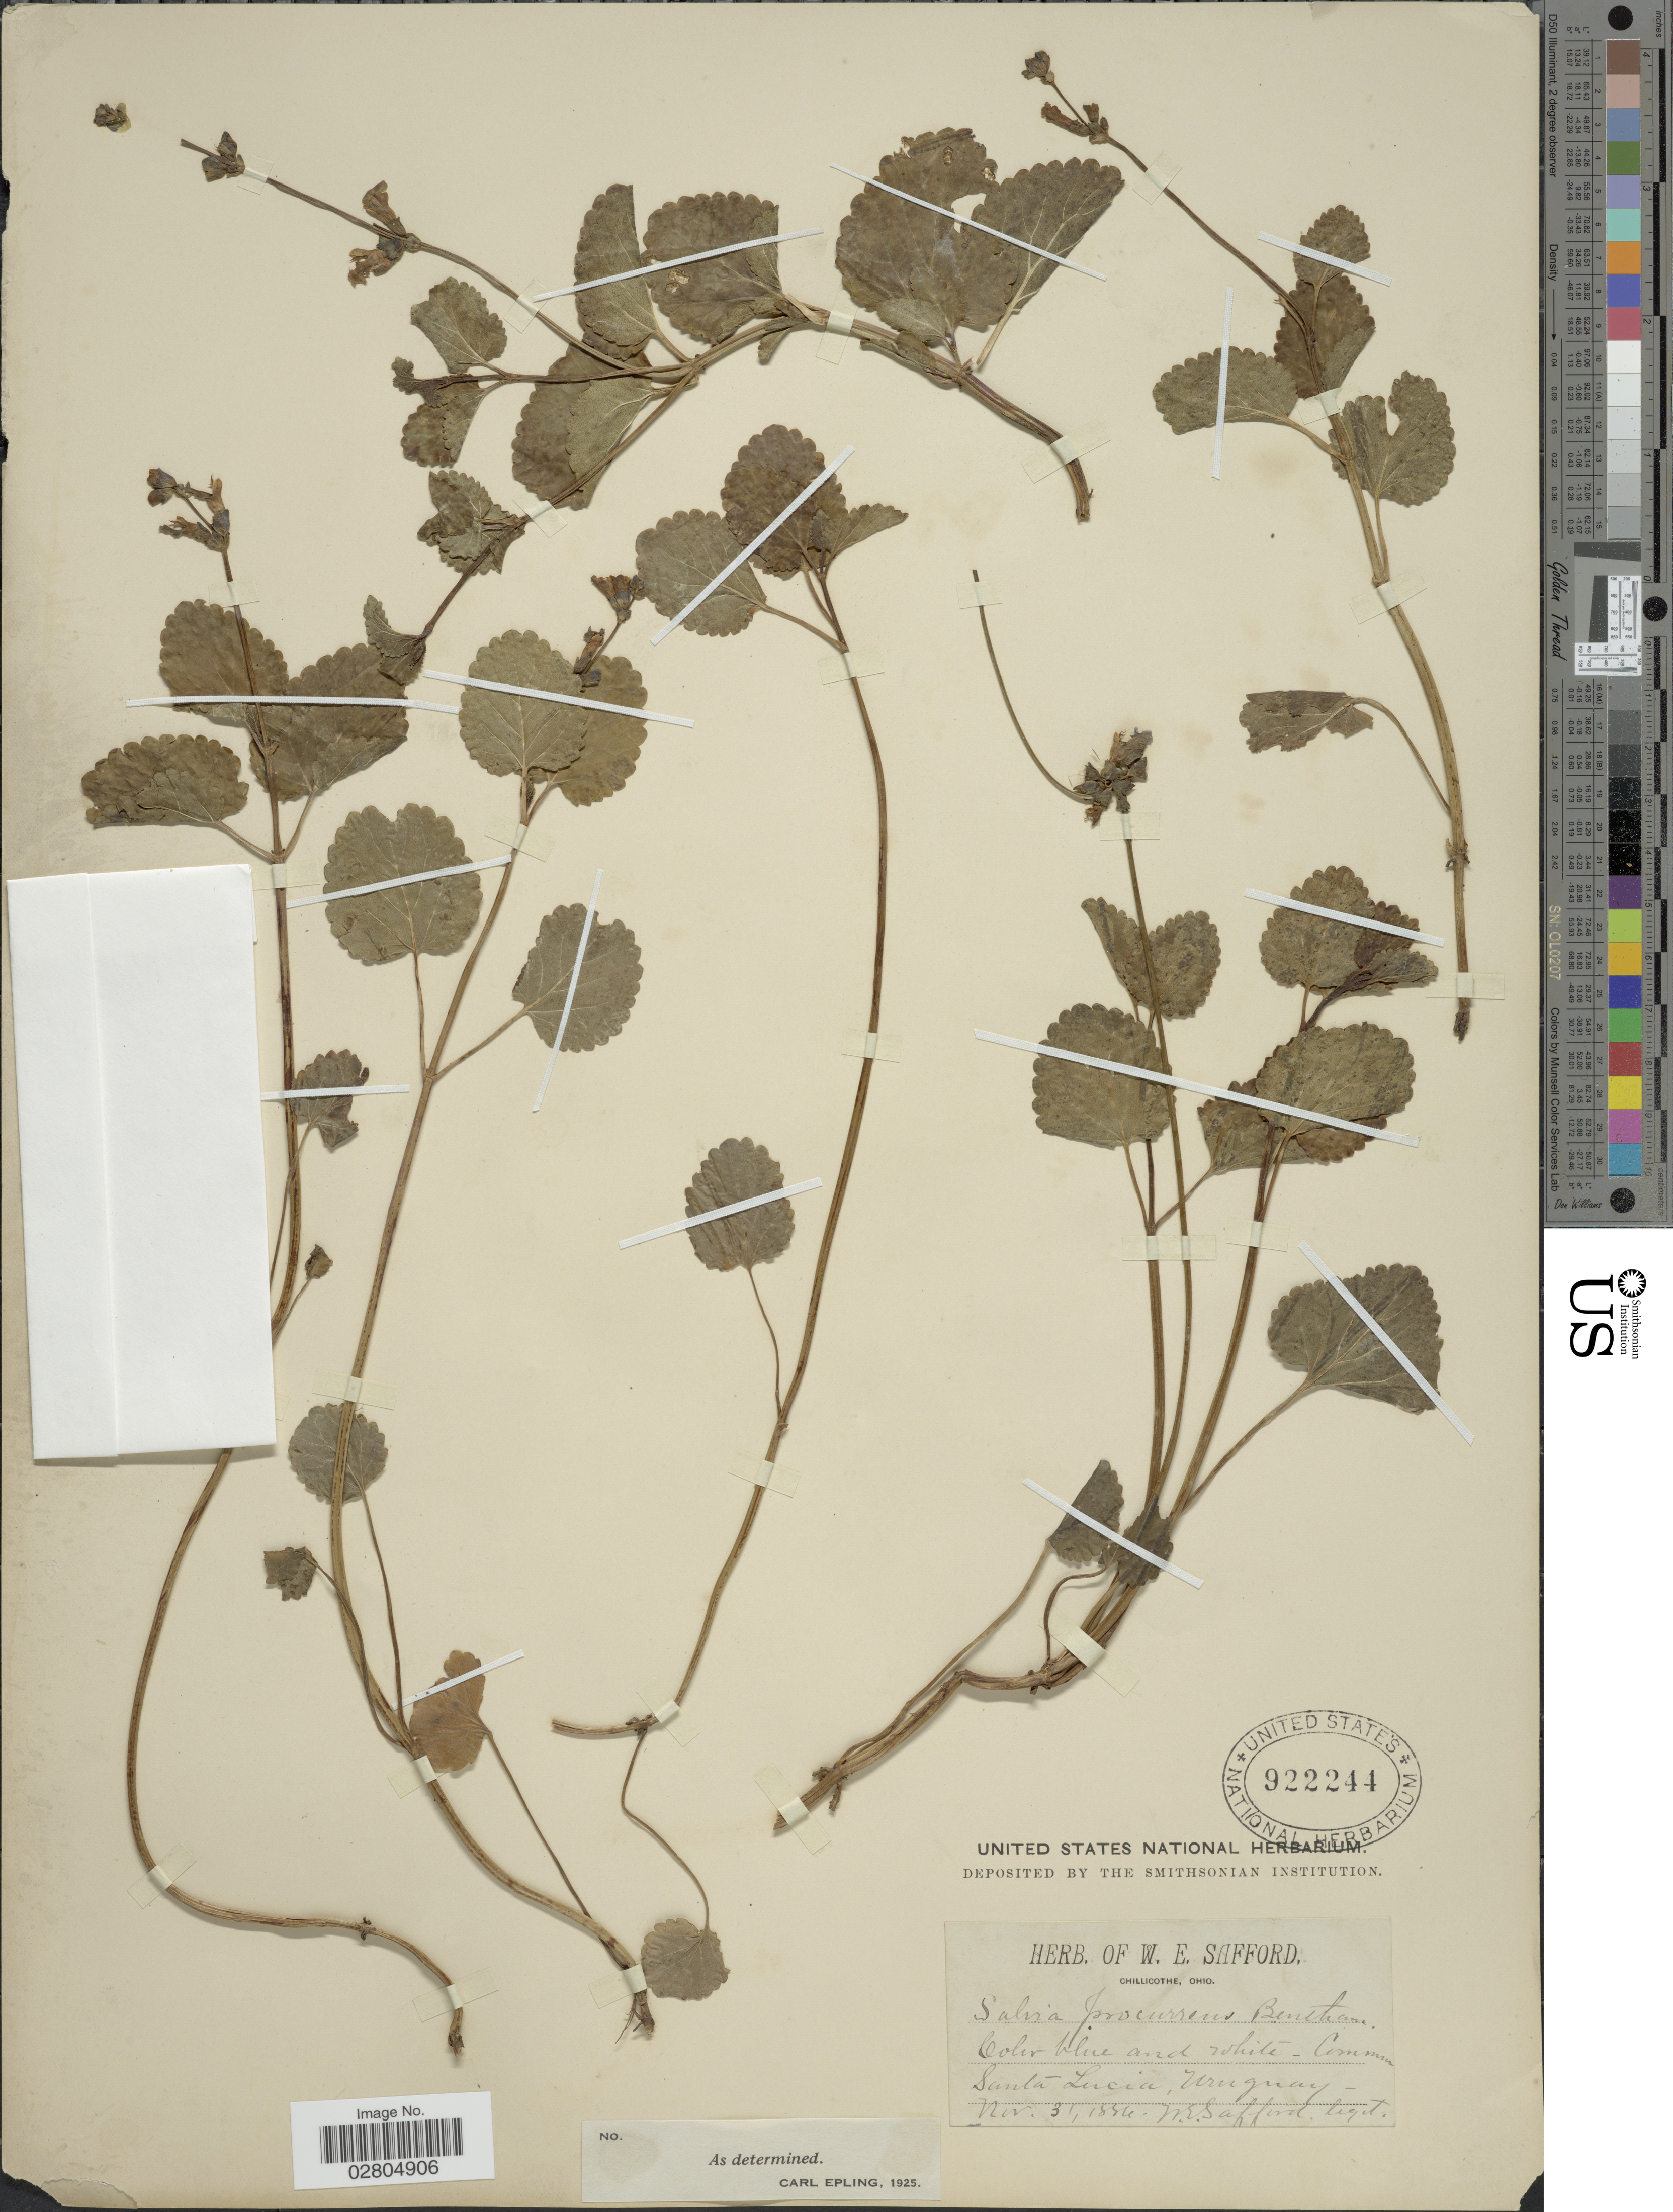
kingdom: Plantae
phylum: Tracheophyta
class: Magnoliopsida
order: Lamiales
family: Lamiaceae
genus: Salvia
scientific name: Salvia procurrens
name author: Benth.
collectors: W. E. Safford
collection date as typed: Transcribed d/m/y: 31/11/1884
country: Uruguay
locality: Santá Lucia.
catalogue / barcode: US 922244